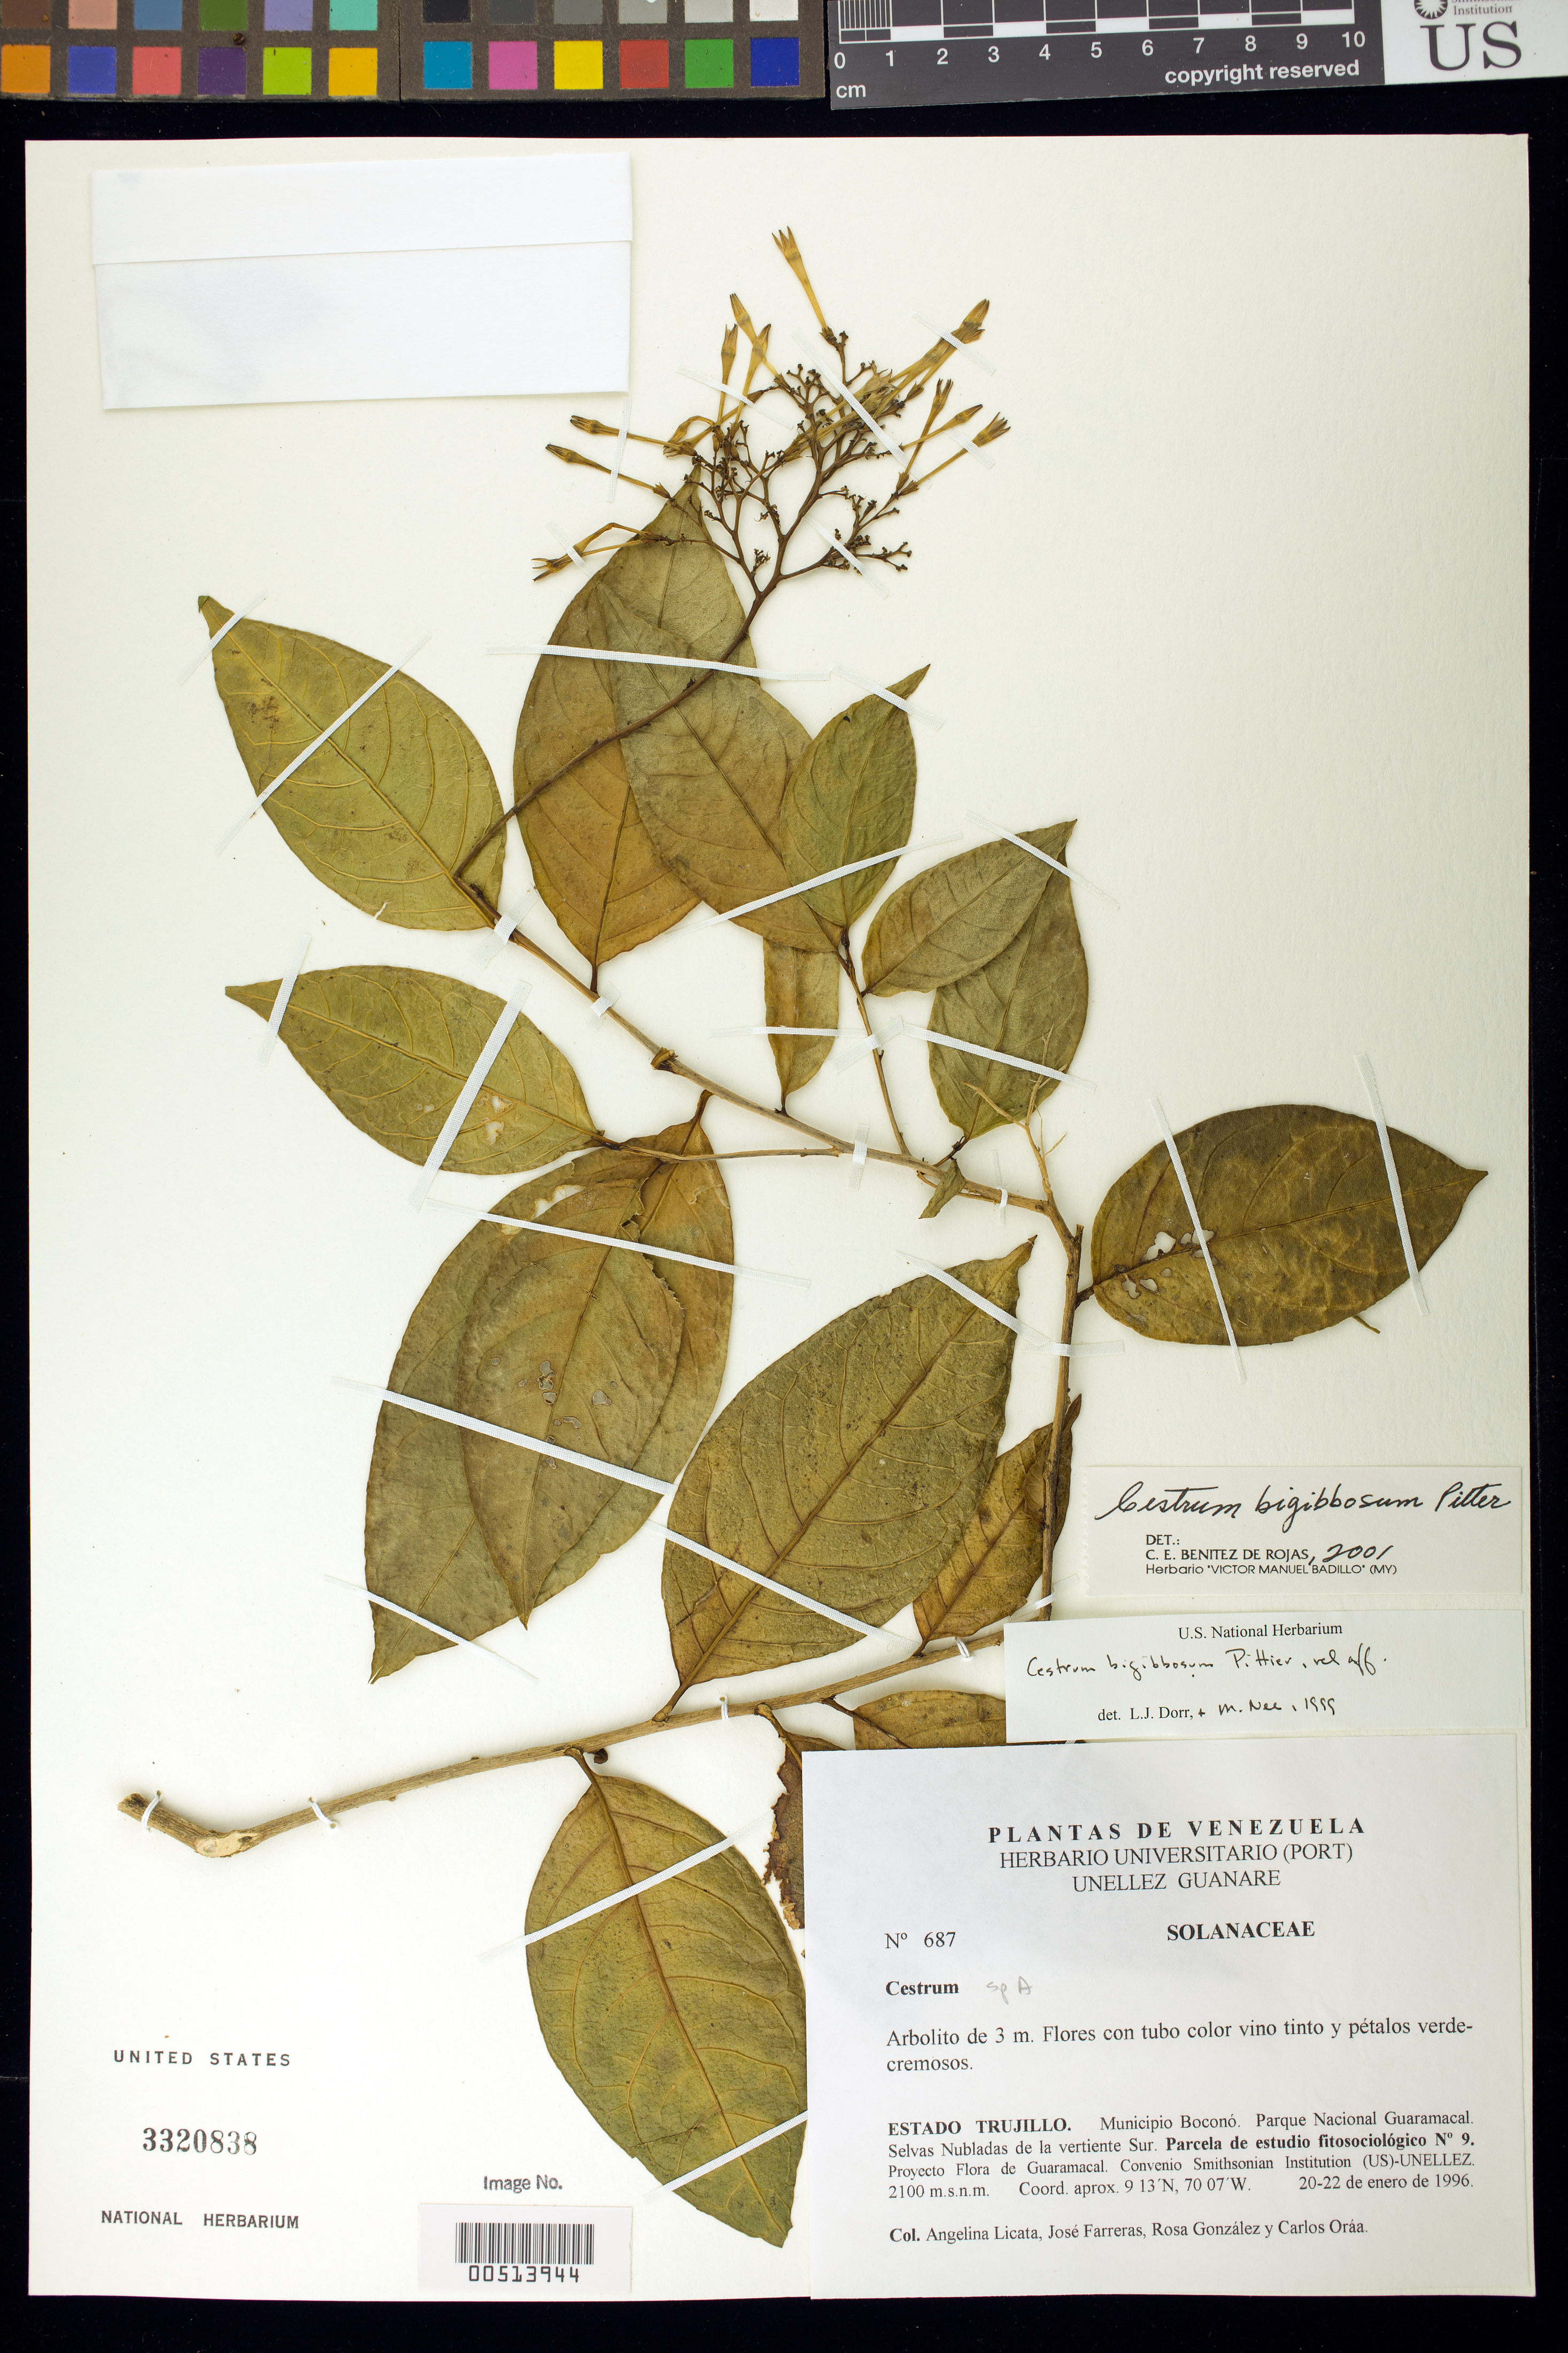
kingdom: Plantae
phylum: Tracheophyta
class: Magnoliopsida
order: Solanales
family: Solanaceae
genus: Cestrum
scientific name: Cestrum bigibbosum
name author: Pittier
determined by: Benítez, C. E.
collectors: A. Licata, J. Farreras, R. González & C. Oráa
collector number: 687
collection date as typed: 20 Jan 1996 to 22 Jan 1996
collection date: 1996-01-20/1996-01-22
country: Venezuela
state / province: Trujillo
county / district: Boconó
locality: Parque Nacional Guaramacal, vertiente S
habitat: Selva Nubladas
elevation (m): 2100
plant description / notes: MO, PORT, US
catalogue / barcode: US 3320838